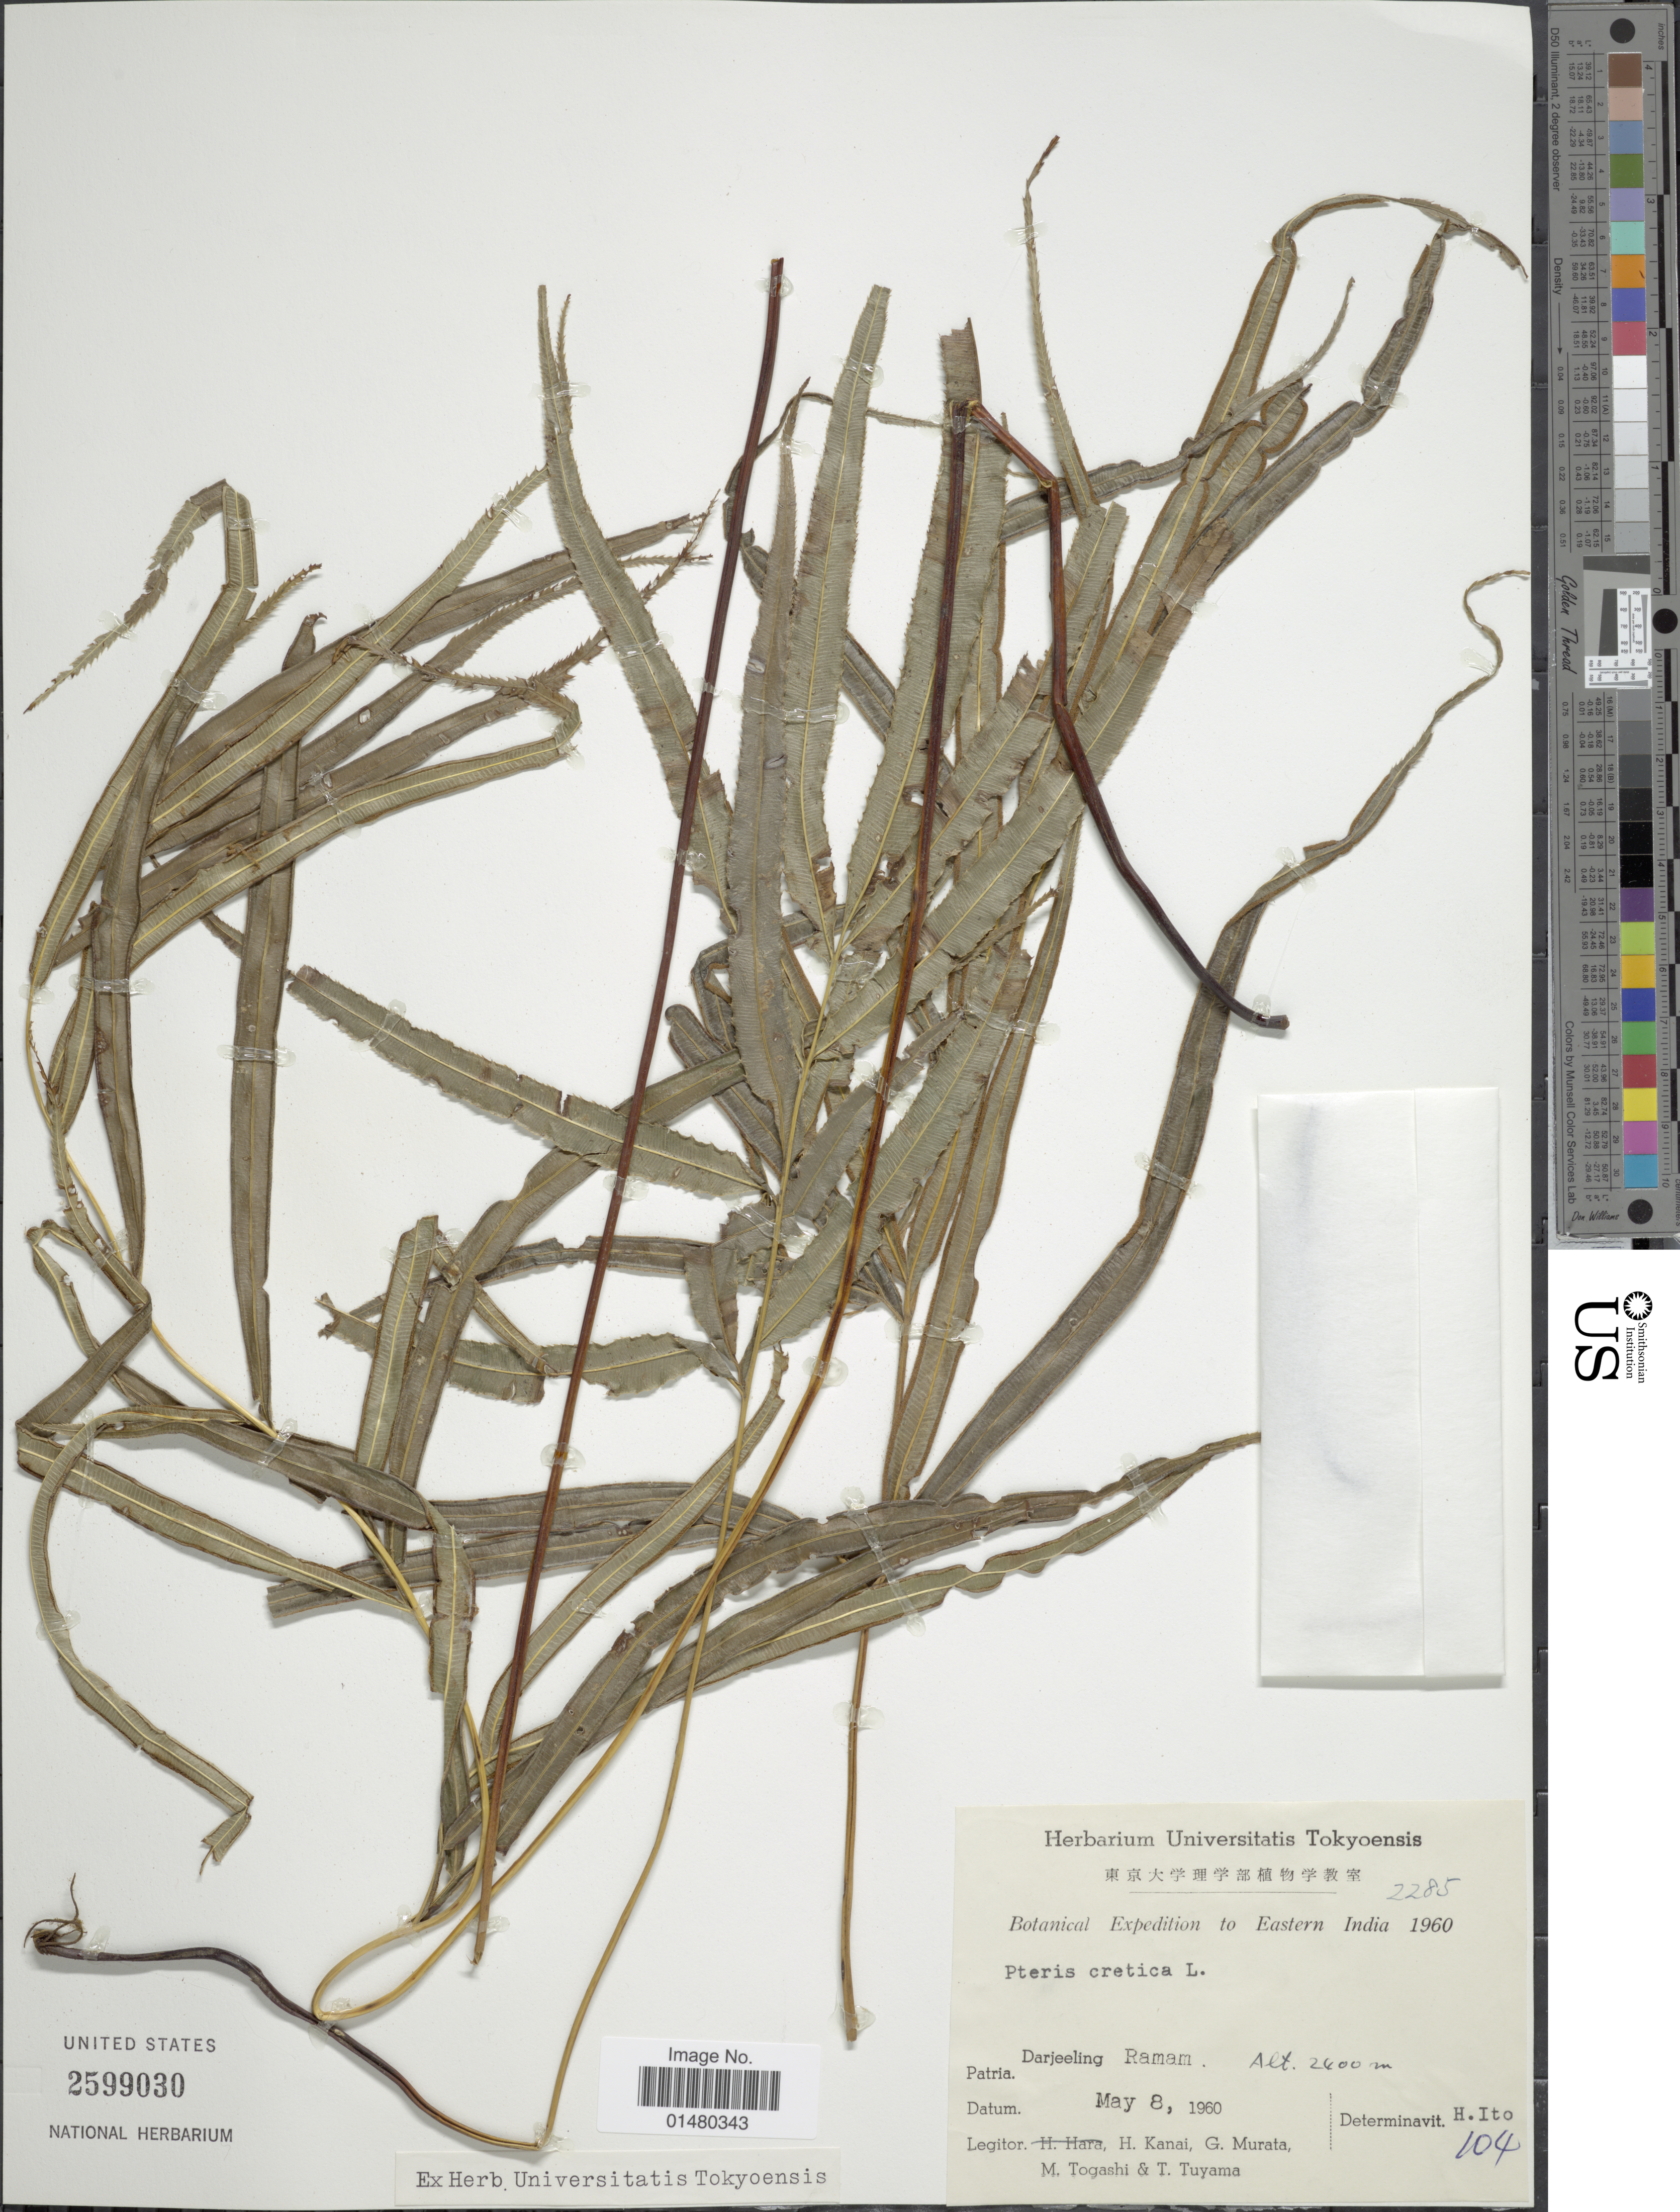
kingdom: Plantae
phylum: Tracheophyta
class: Polypodiopsida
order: Polypodiales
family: Pteridaceae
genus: Pteris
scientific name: Pteris cretica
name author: L.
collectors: H. Kanai, G. Murata, M. Togashi & T. Tuyama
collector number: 2285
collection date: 1960-05-08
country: India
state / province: West Bengal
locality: Darjeeling Raman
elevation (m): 2400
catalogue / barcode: US 2599030